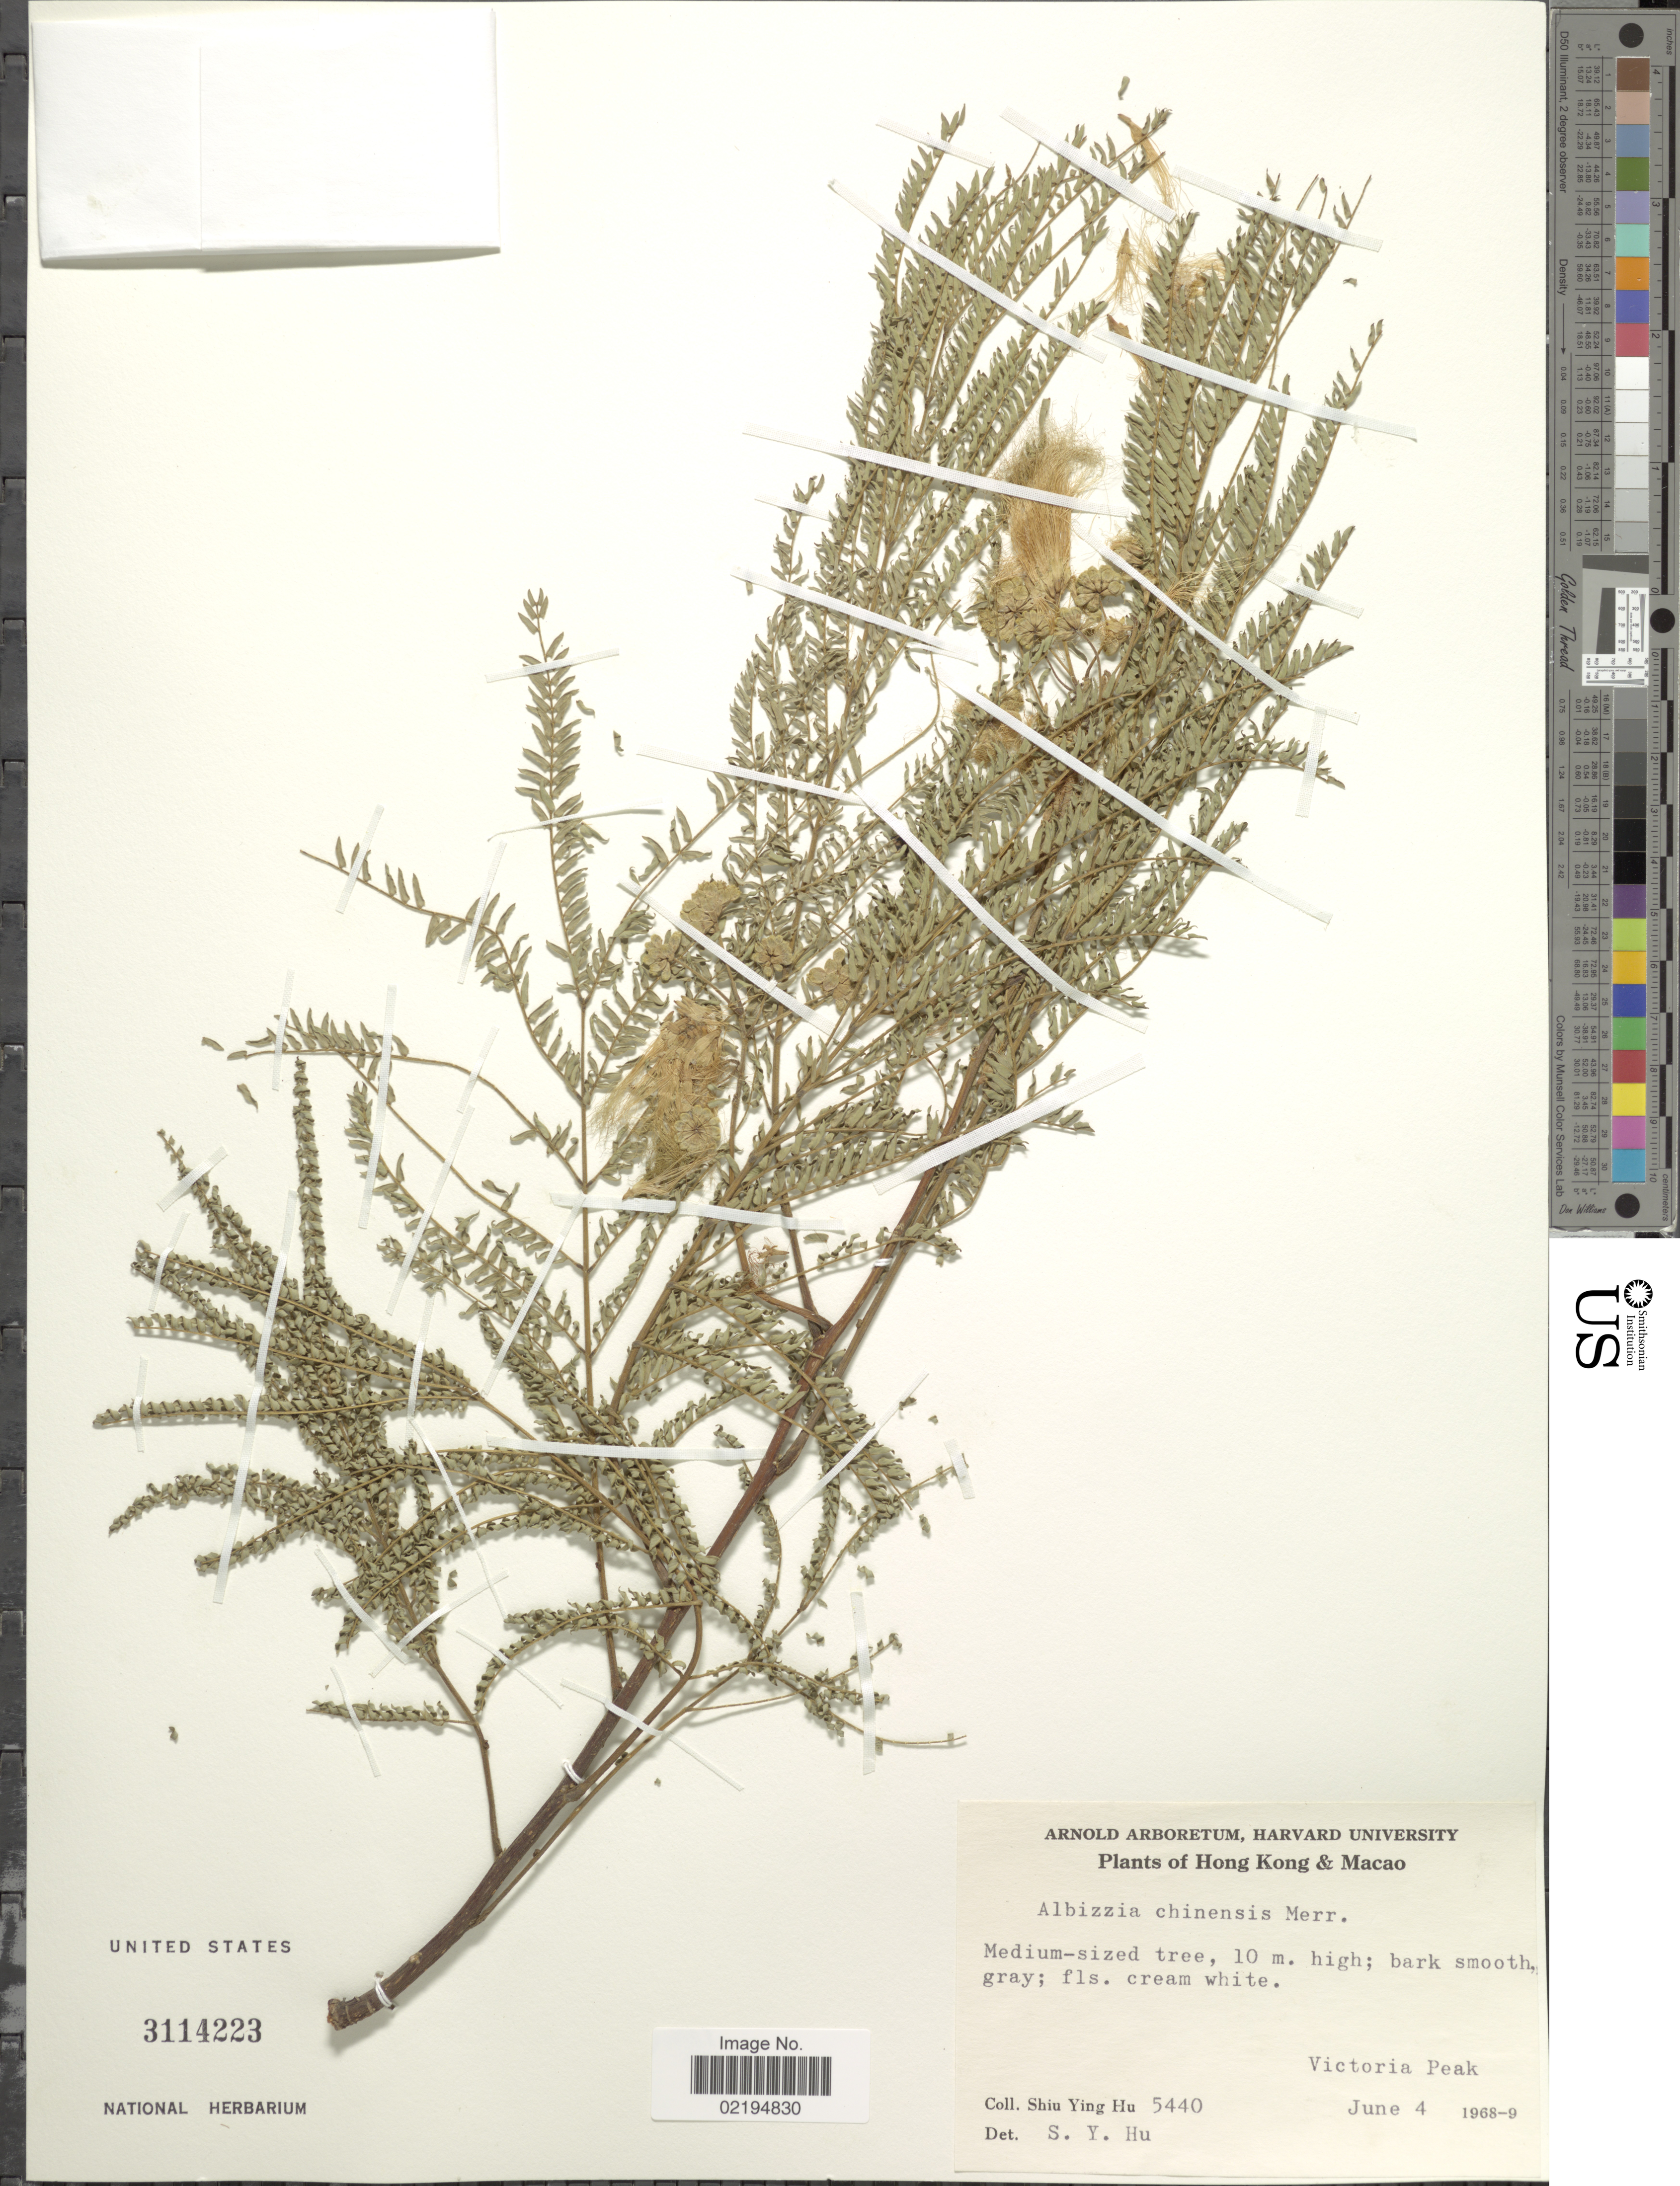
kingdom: Plantae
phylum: Tracheophyta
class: Magnoliopsida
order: Fabales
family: Fabaceae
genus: Albizia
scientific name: Albizia chinensis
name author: (Osbeck) Merr.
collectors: S. Y. Hu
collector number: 5440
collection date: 1968-06-04/1969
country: China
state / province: Hong Kong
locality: Plants of Hong Kong & Macao, Victoria Peak.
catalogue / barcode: US 311423